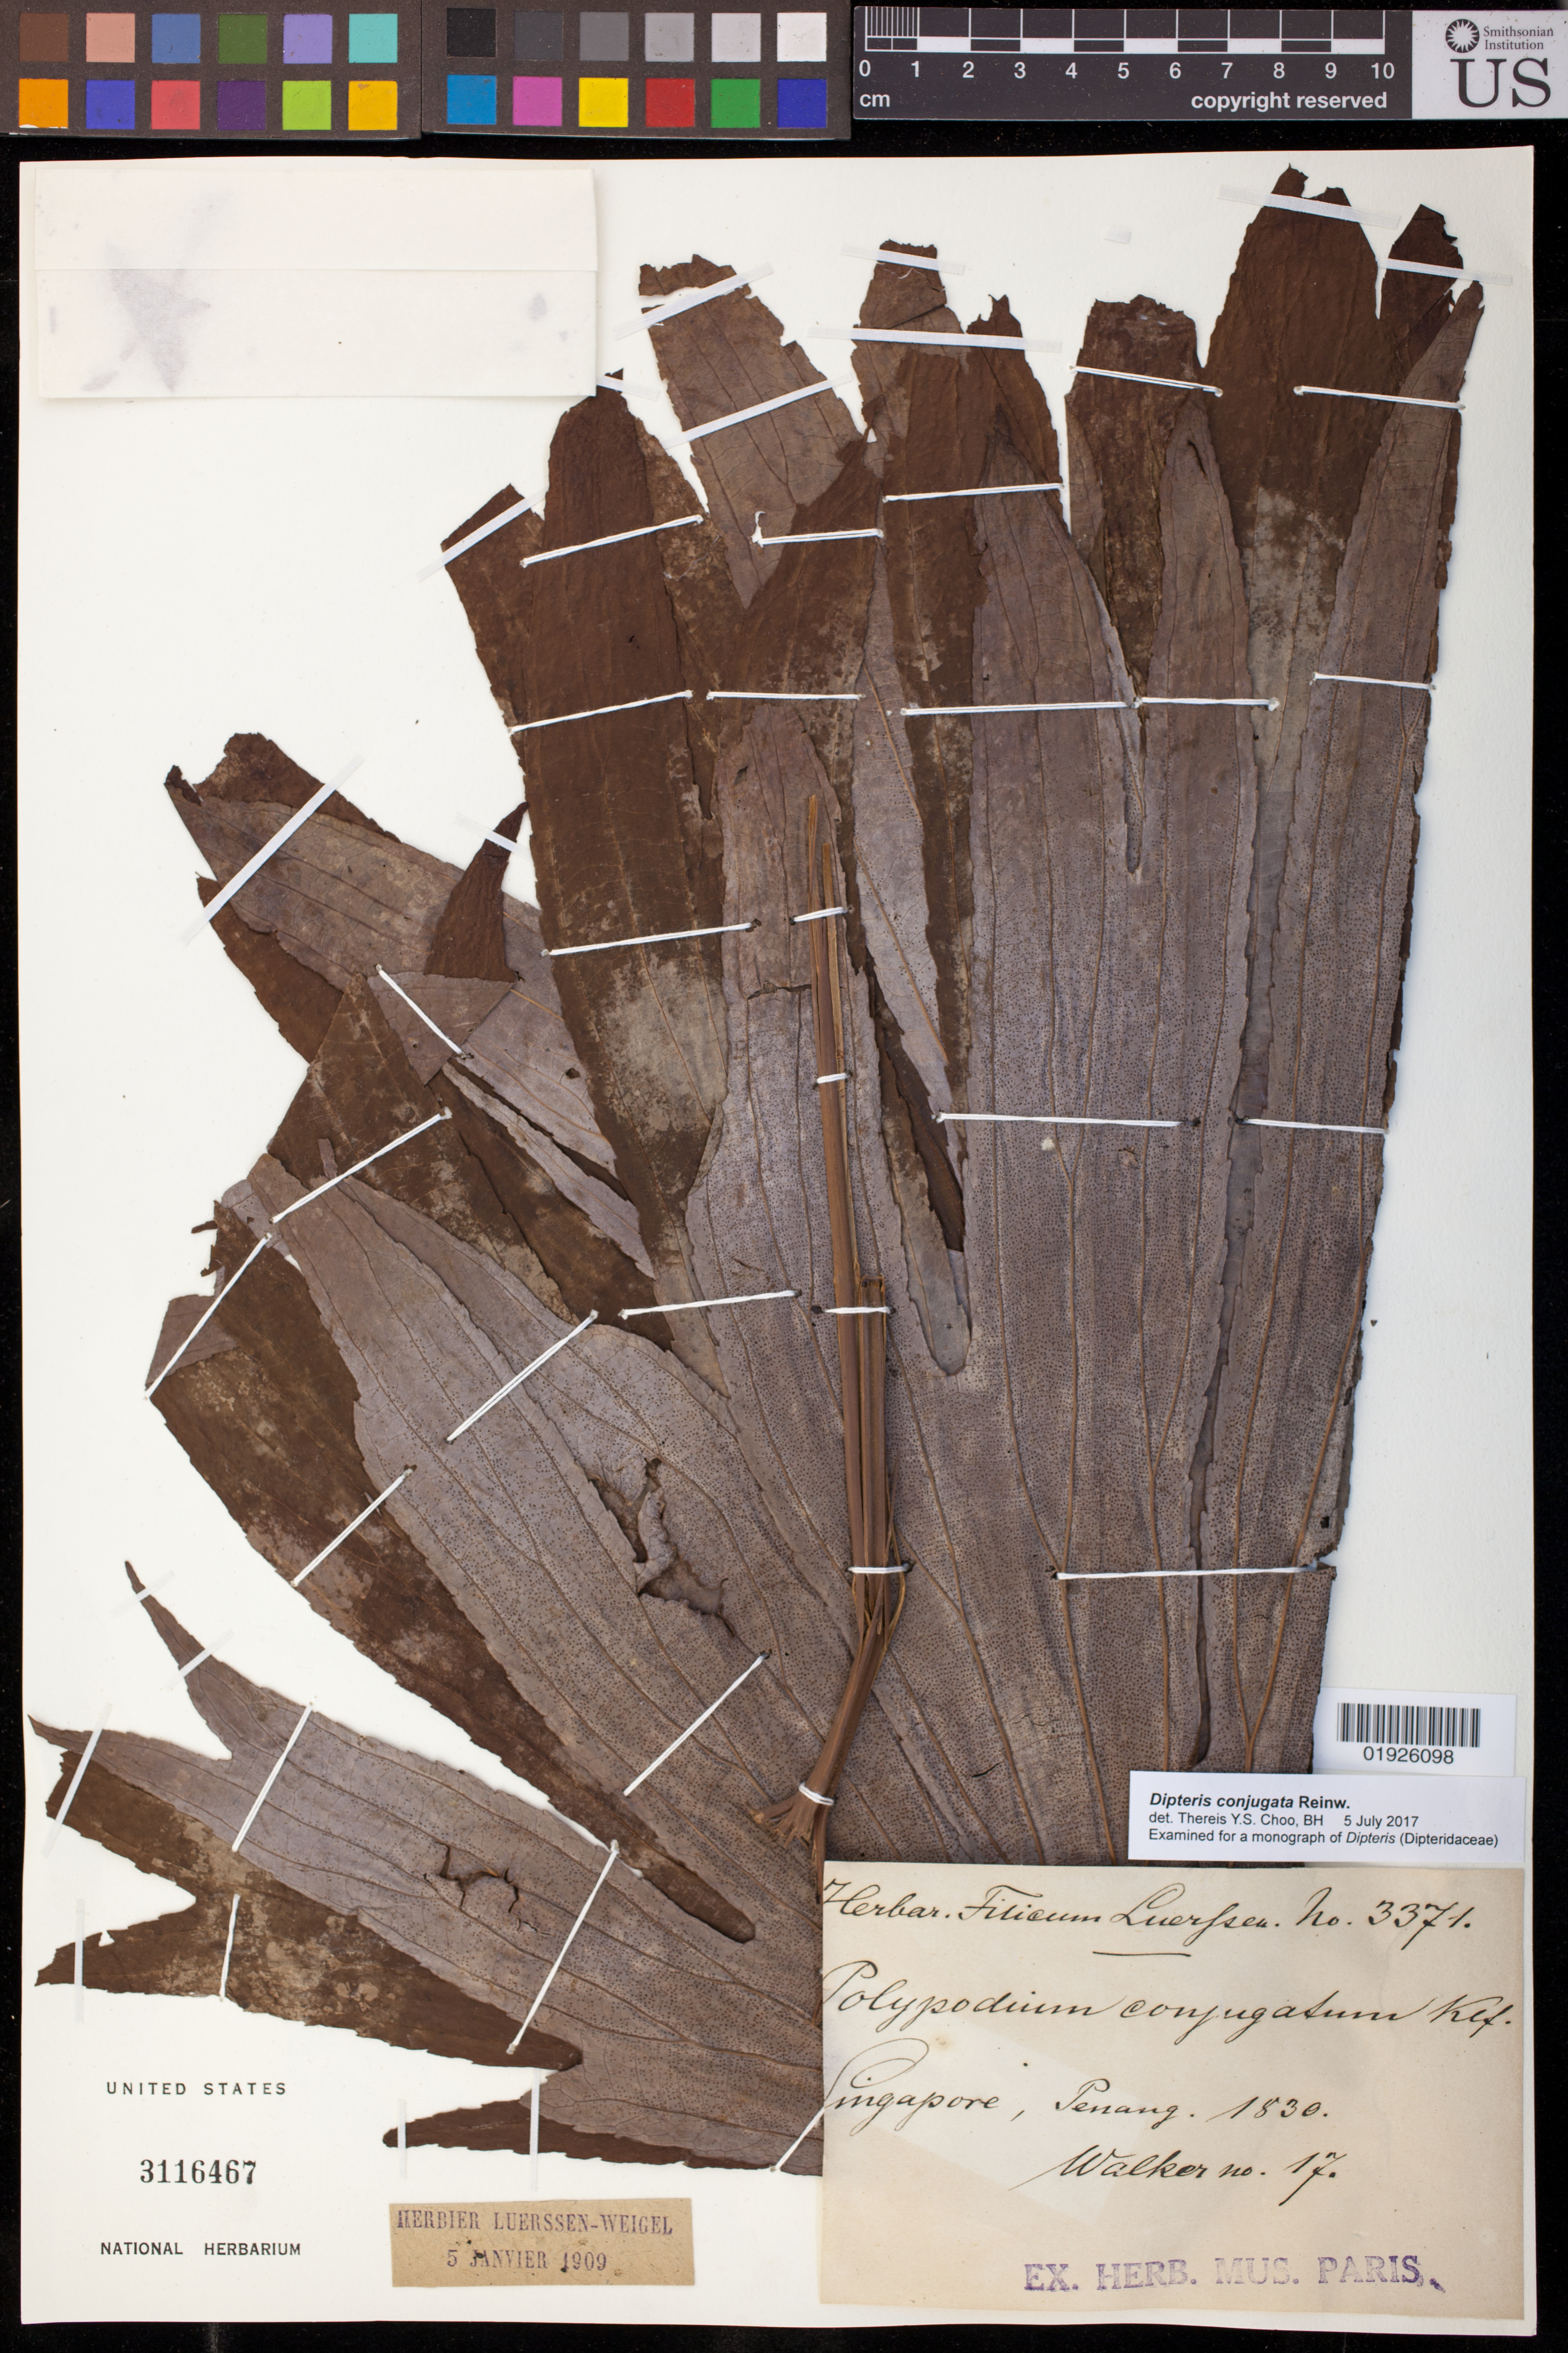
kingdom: Plantae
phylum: Tracheophyta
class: Polypodiopsida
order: Gleicheniales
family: Dipteridaceae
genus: Dipteris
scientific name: Dipteris conjugata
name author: Reinw.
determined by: Choo, Thereis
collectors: -. Walker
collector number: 17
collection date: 1830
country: Singapore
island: Singapore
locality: Singapore, Penang [Malaysia?]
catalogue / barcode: US 3116467